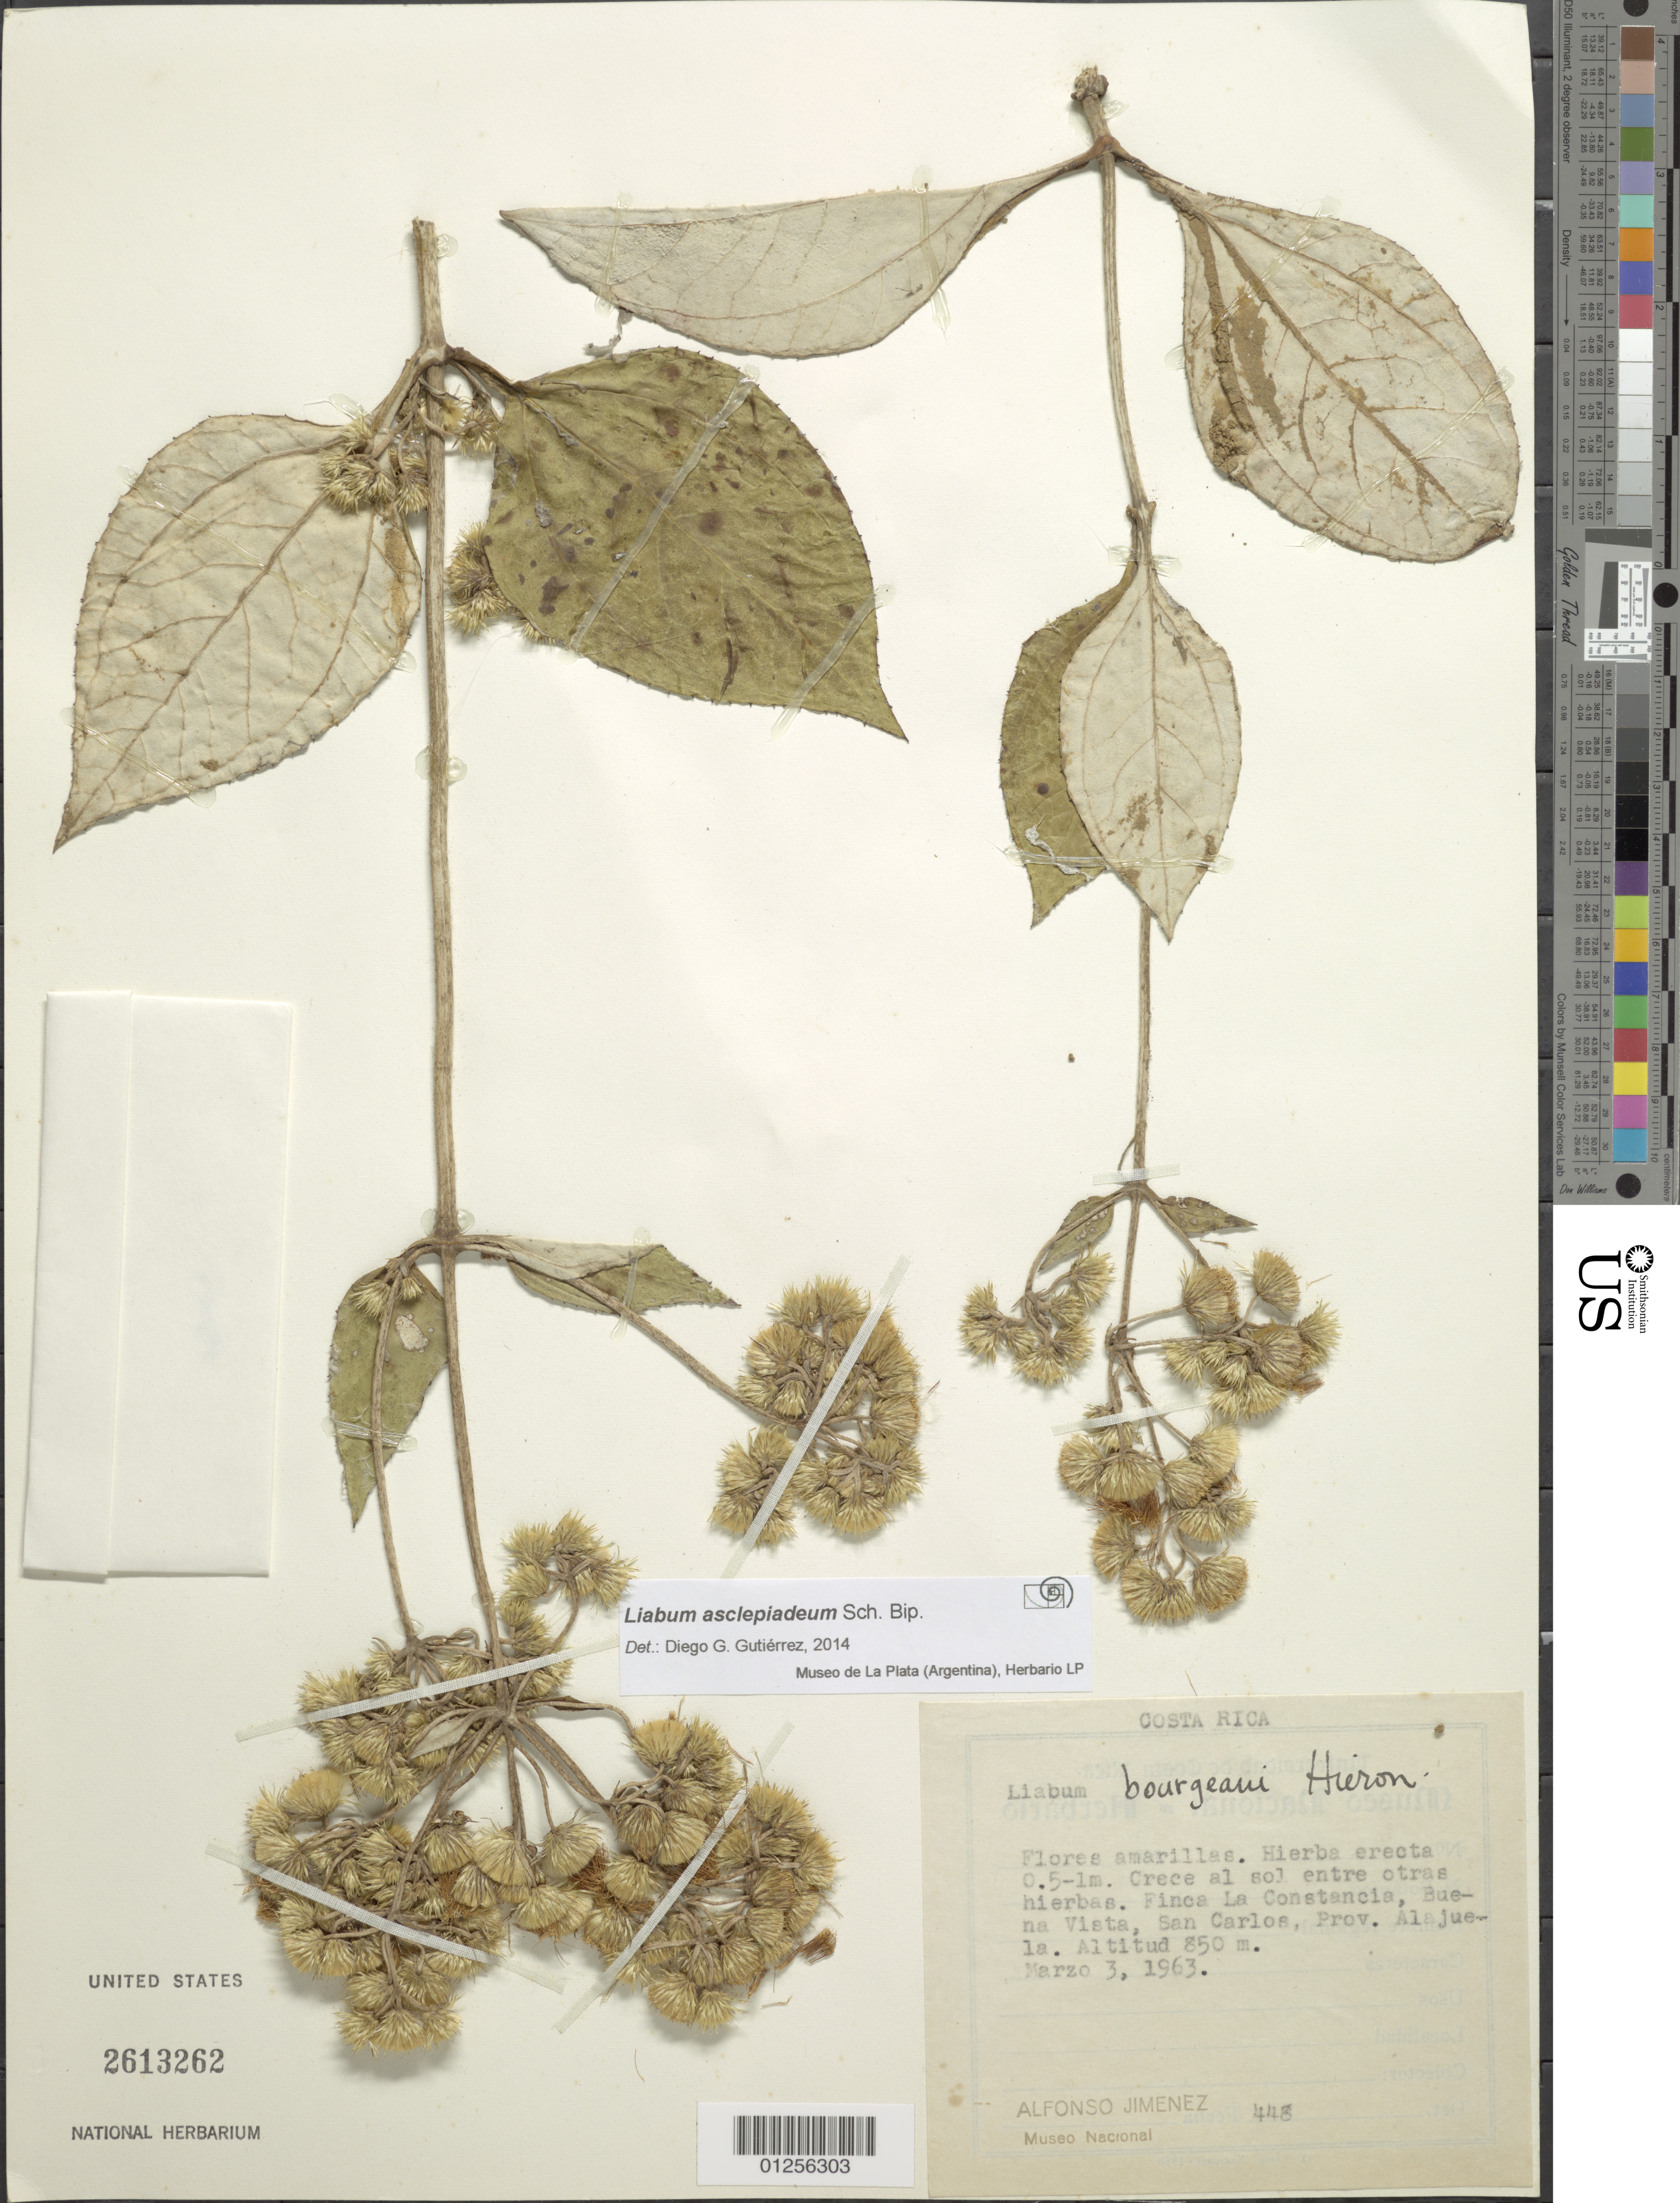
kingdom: Plantae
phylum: Tracheophyta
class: Magnoliopsida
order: Asterales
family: Asteraceae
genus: Liabum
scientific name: Liabum asclepiadeum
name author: Sch. Bip.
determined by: Gutierrez, D. G.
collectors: A. Jimenez M.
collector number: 448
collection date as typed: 3 March 1963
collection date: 1963-03-03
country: Costa Rica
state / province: Alajuela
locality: Finca La Constancia, Buena Vista, San Carlos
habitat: Al sol entre otras hierbas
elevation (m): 850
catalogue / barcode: US 2613262